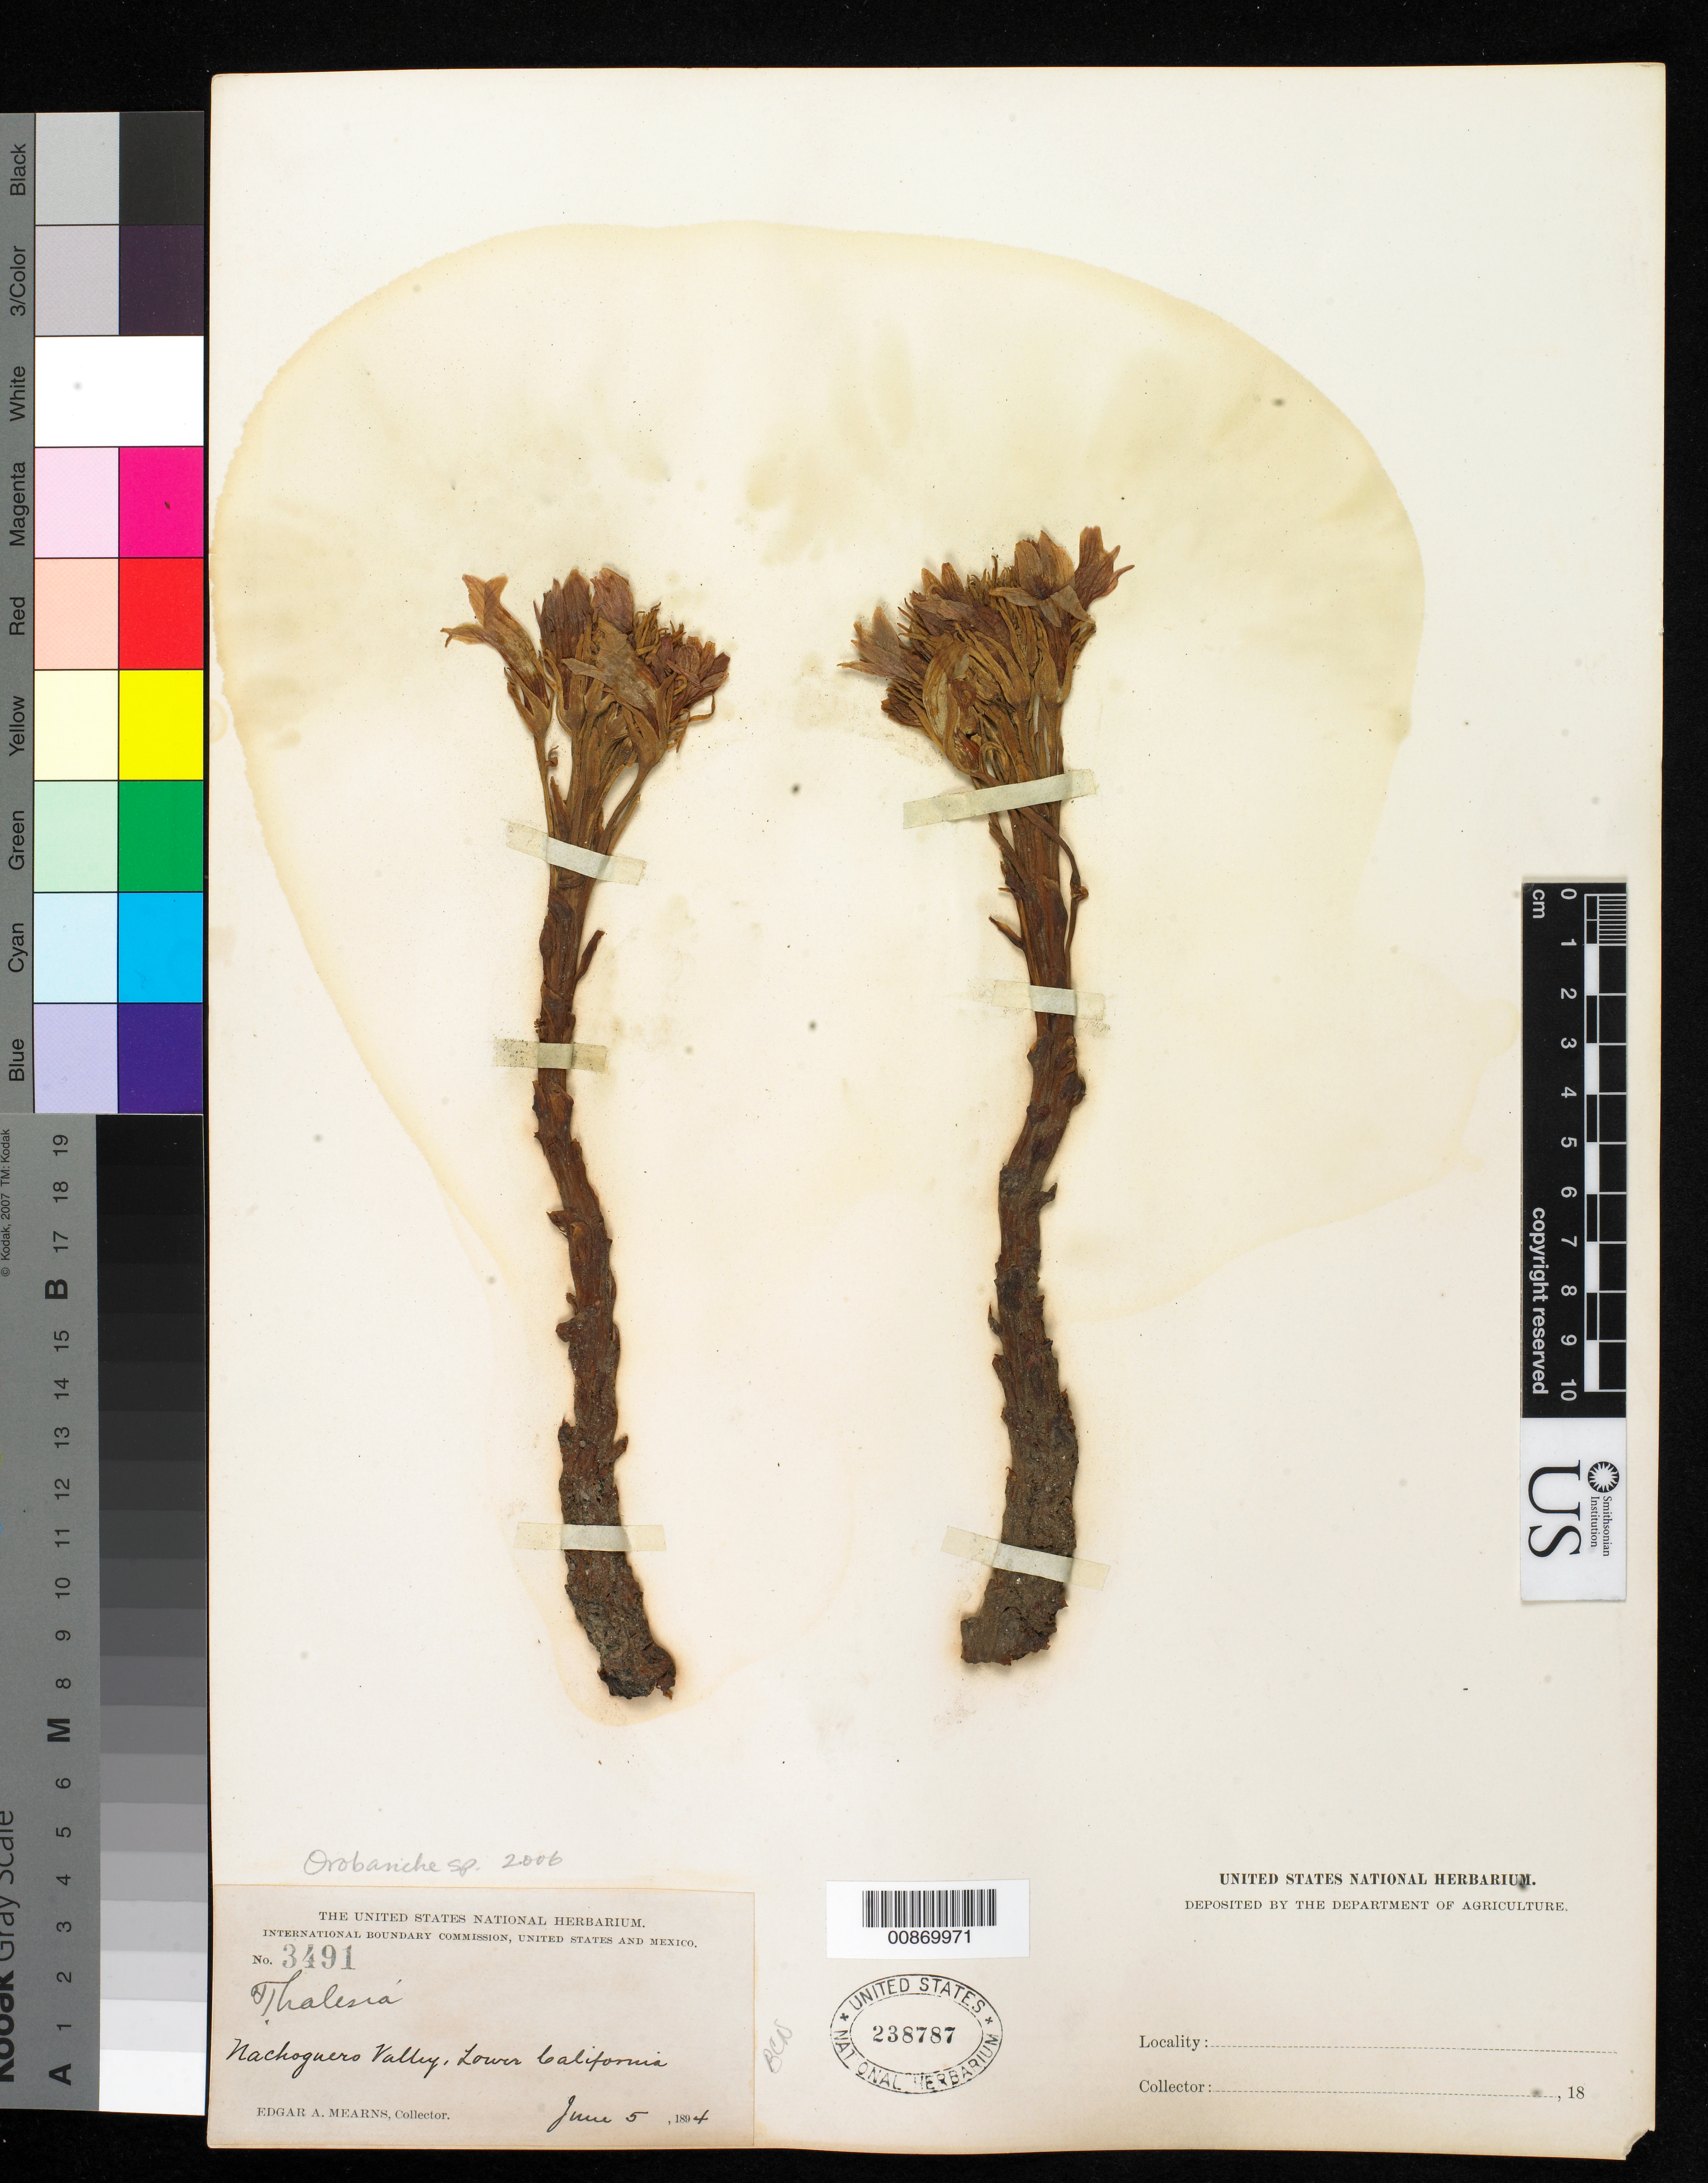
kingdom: Plantae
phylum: Tracheophyta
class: Magnoliopsida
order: Lamiales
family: Orobanchaceae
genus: Orobanche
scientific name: Orobanche sp.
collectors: E. A. Mearns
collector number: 3491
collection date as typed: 05 Jun 1894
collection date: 1894-06-05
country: Mexico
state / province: Baja California Norte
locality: Nachoguero Valley, Baja California.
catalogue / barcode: US 238787